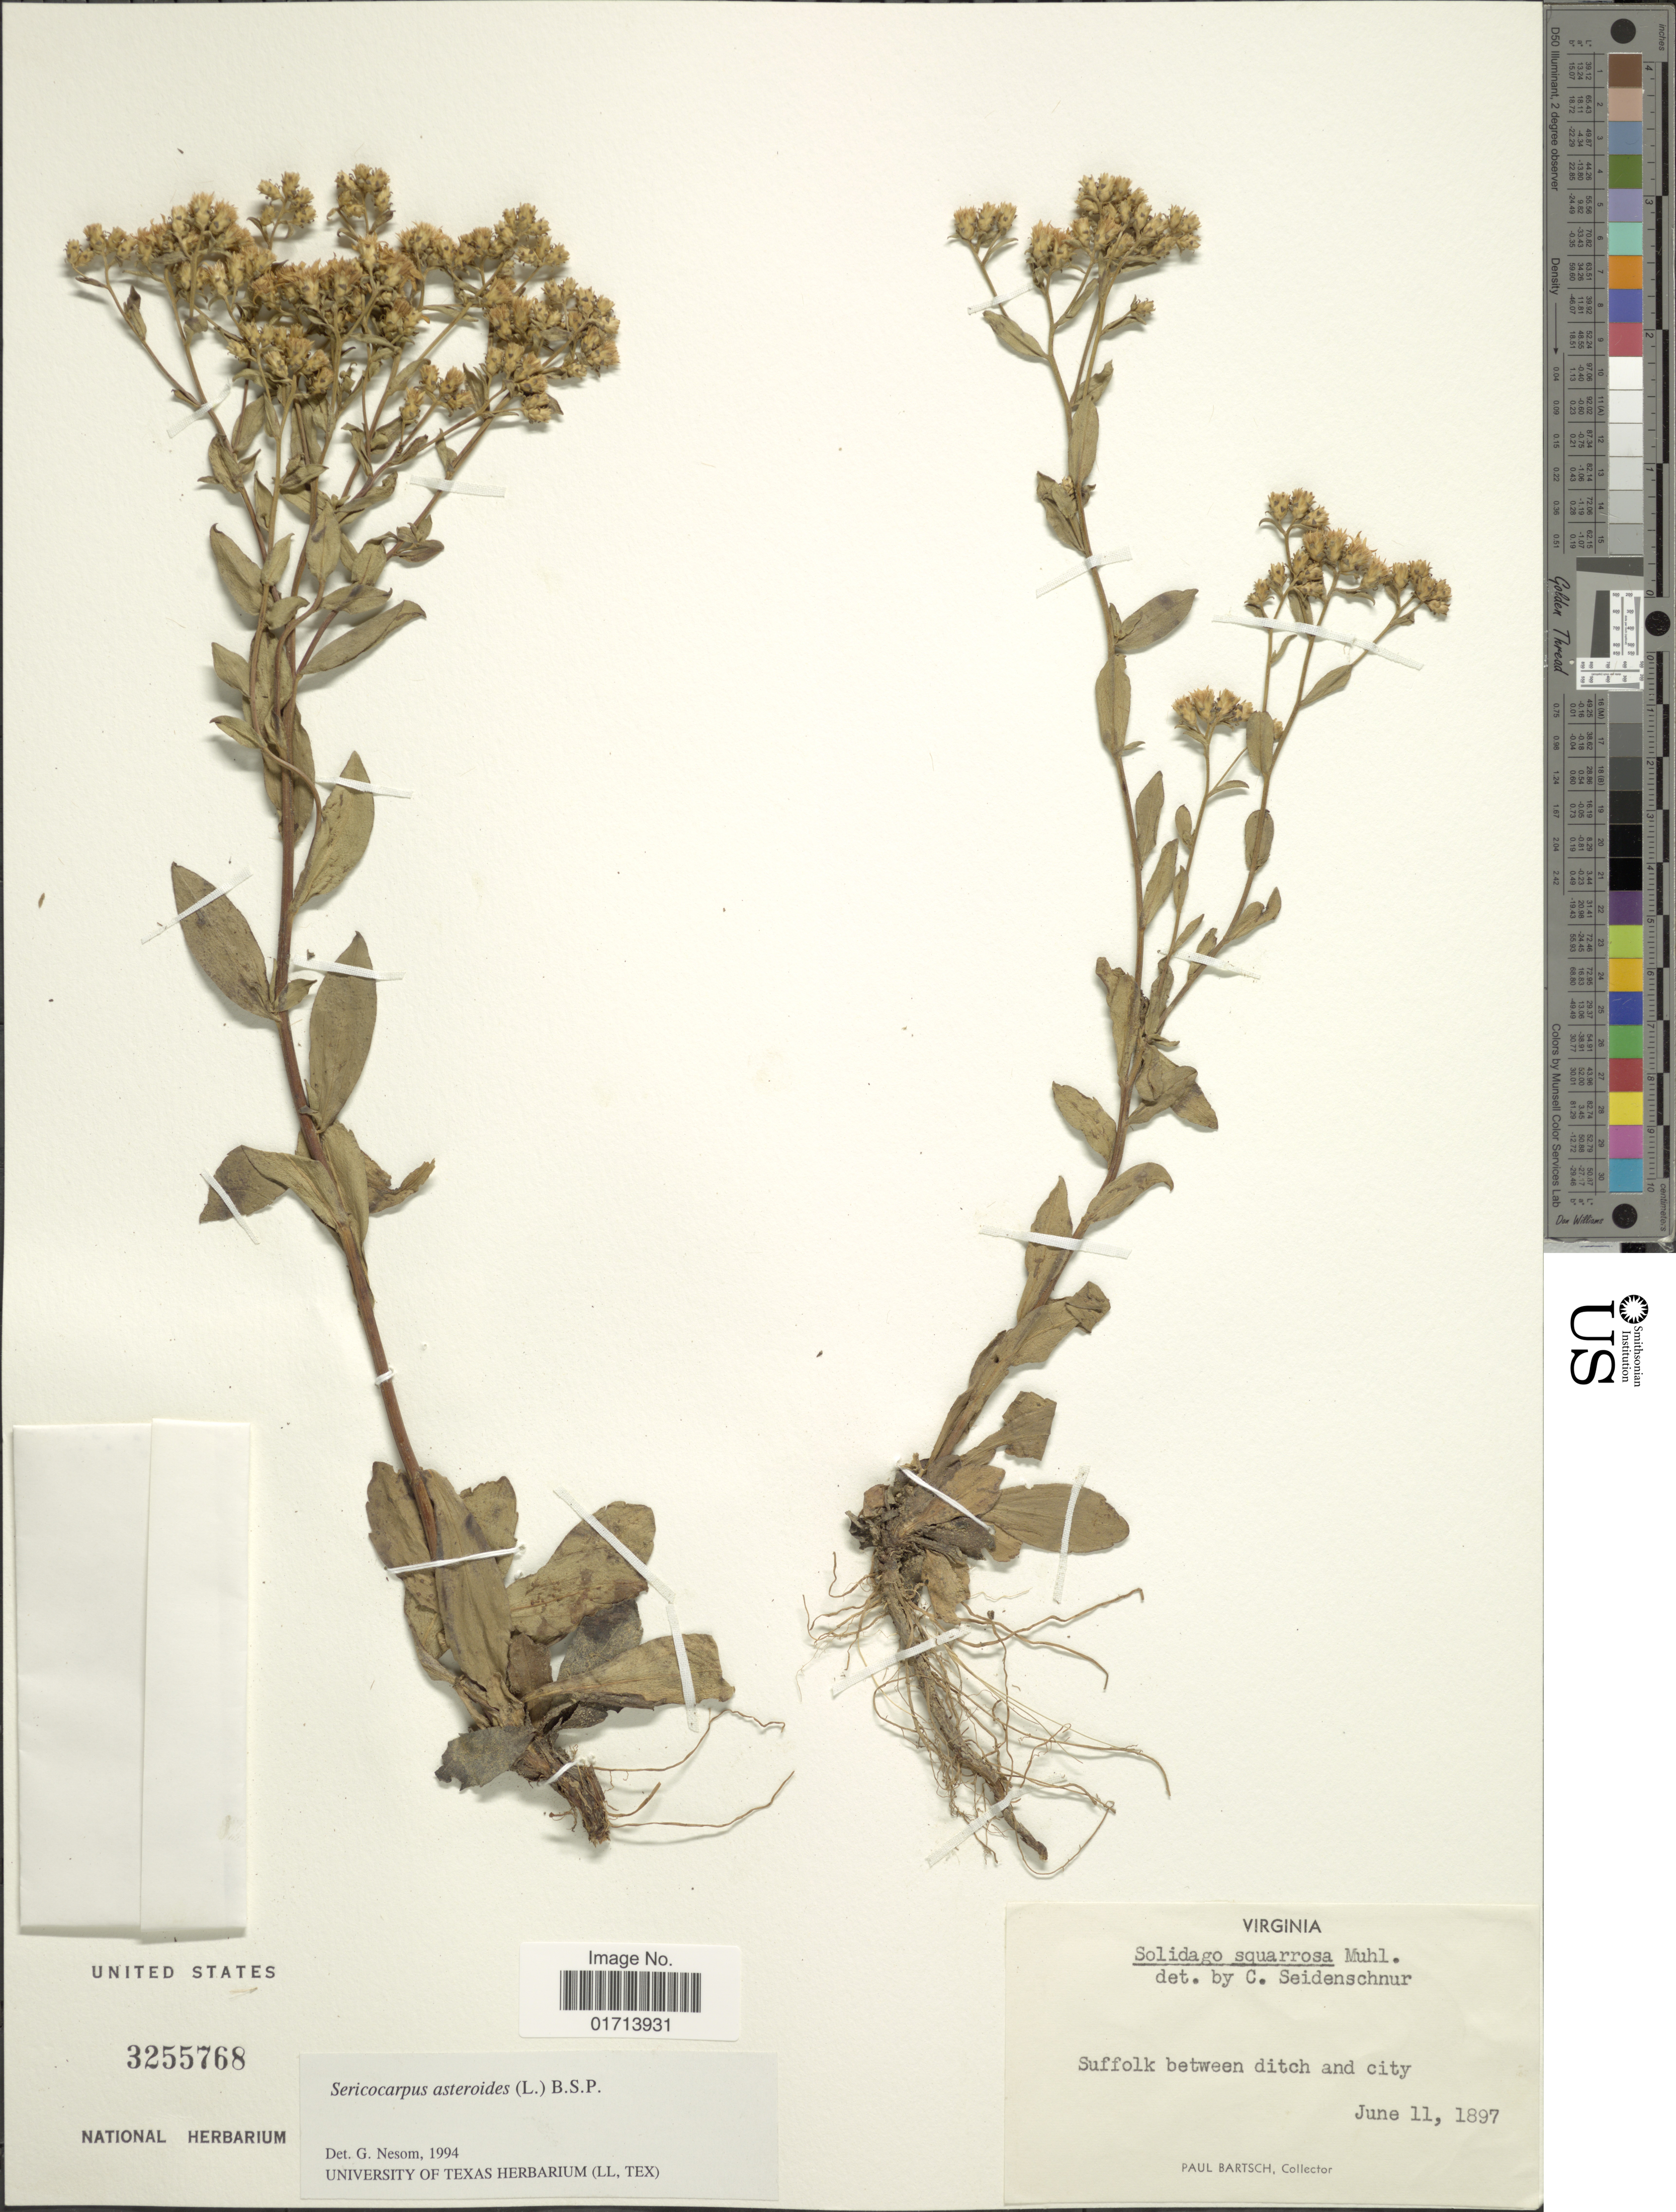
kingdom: Plantae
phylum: Tracheophyta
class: Magnoliopsida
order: Asterales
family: Asteraceae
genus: Sericocarpus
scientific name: Sericocarpus asteroides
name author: (L.) Britton, Stearns & Poggenb.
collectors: P. Bartsch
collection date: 1897-06-11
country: United States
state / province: Virginia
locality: Suffolk between ditch and city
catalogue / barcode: US 3255768